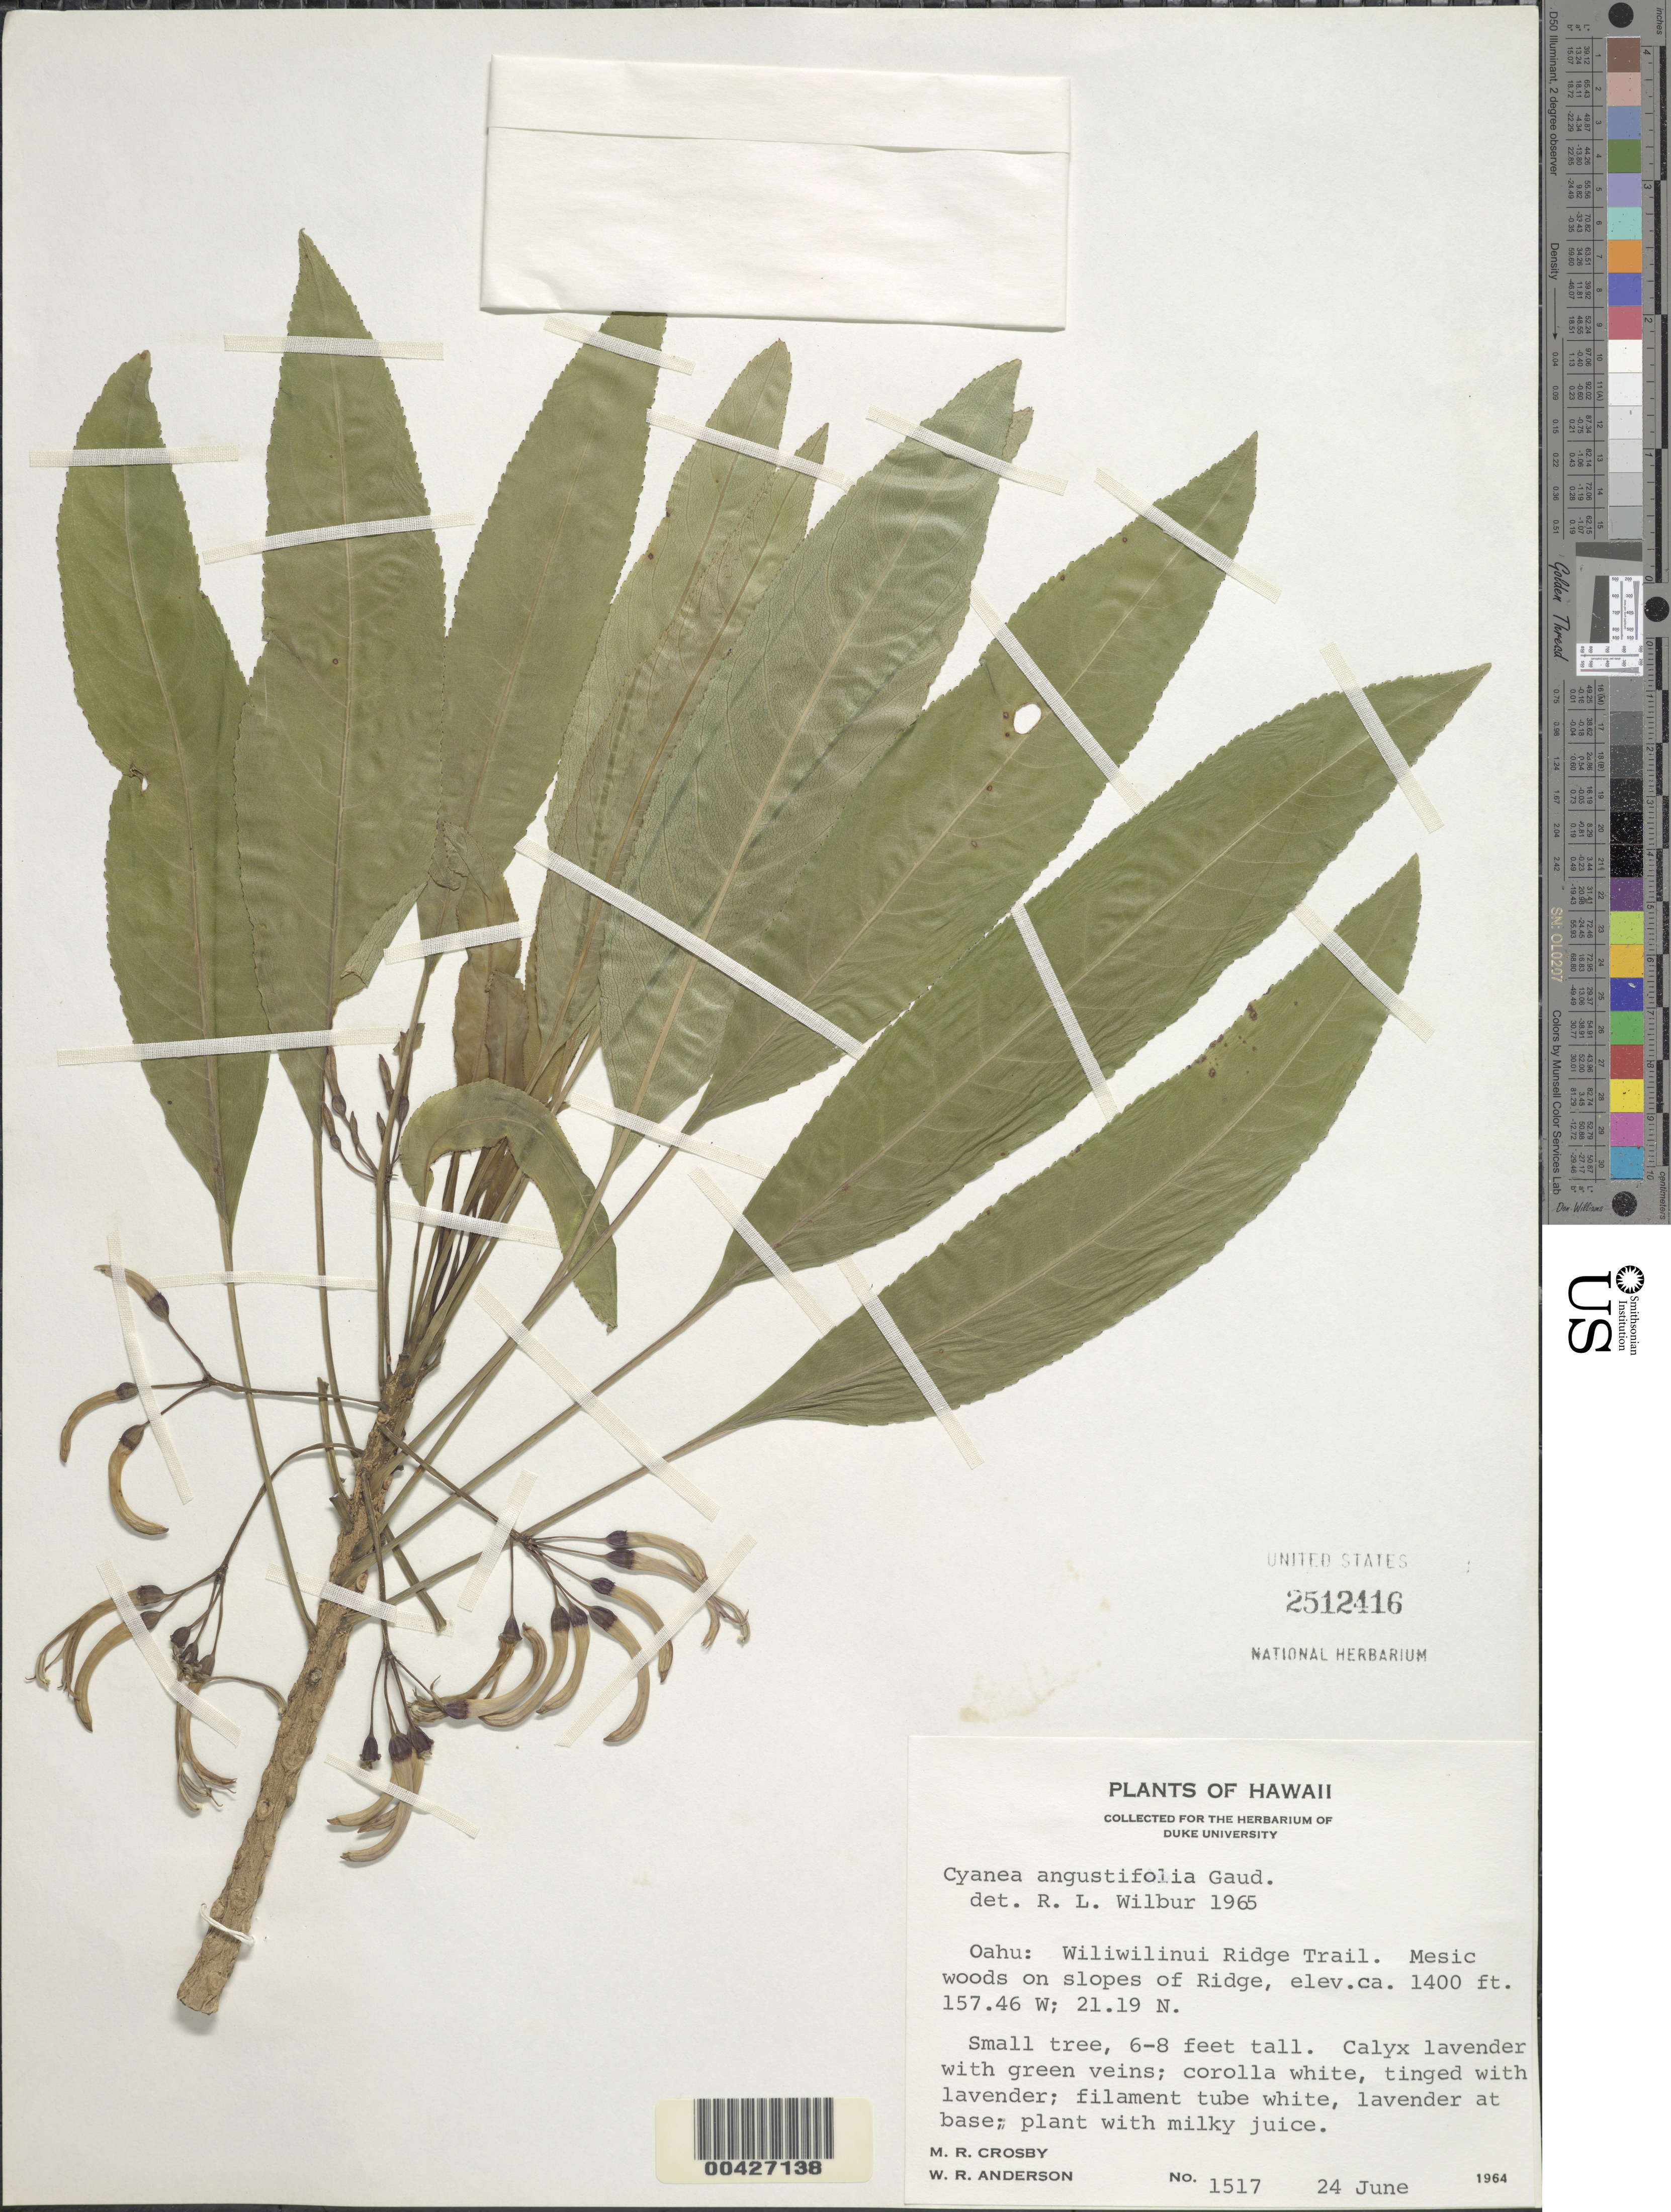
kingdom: Plantae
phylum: Tracheophyta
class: Magnoliopsida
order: Asterales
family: Campanulaceae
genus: Cyanea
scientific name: Cyanea angustifolia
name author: (Cham.) Hillebr.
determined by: Wilbur, R. L.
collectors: M. R. Crosby & W. R. Anderson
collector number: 1517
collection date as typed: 24 Jun 1964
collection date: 1964-06-24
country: United States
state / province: Hawaii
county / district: Honolulu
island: Oahu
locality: Wiliwilinui Ridge Trail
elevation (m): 427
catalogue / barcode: US 2512416